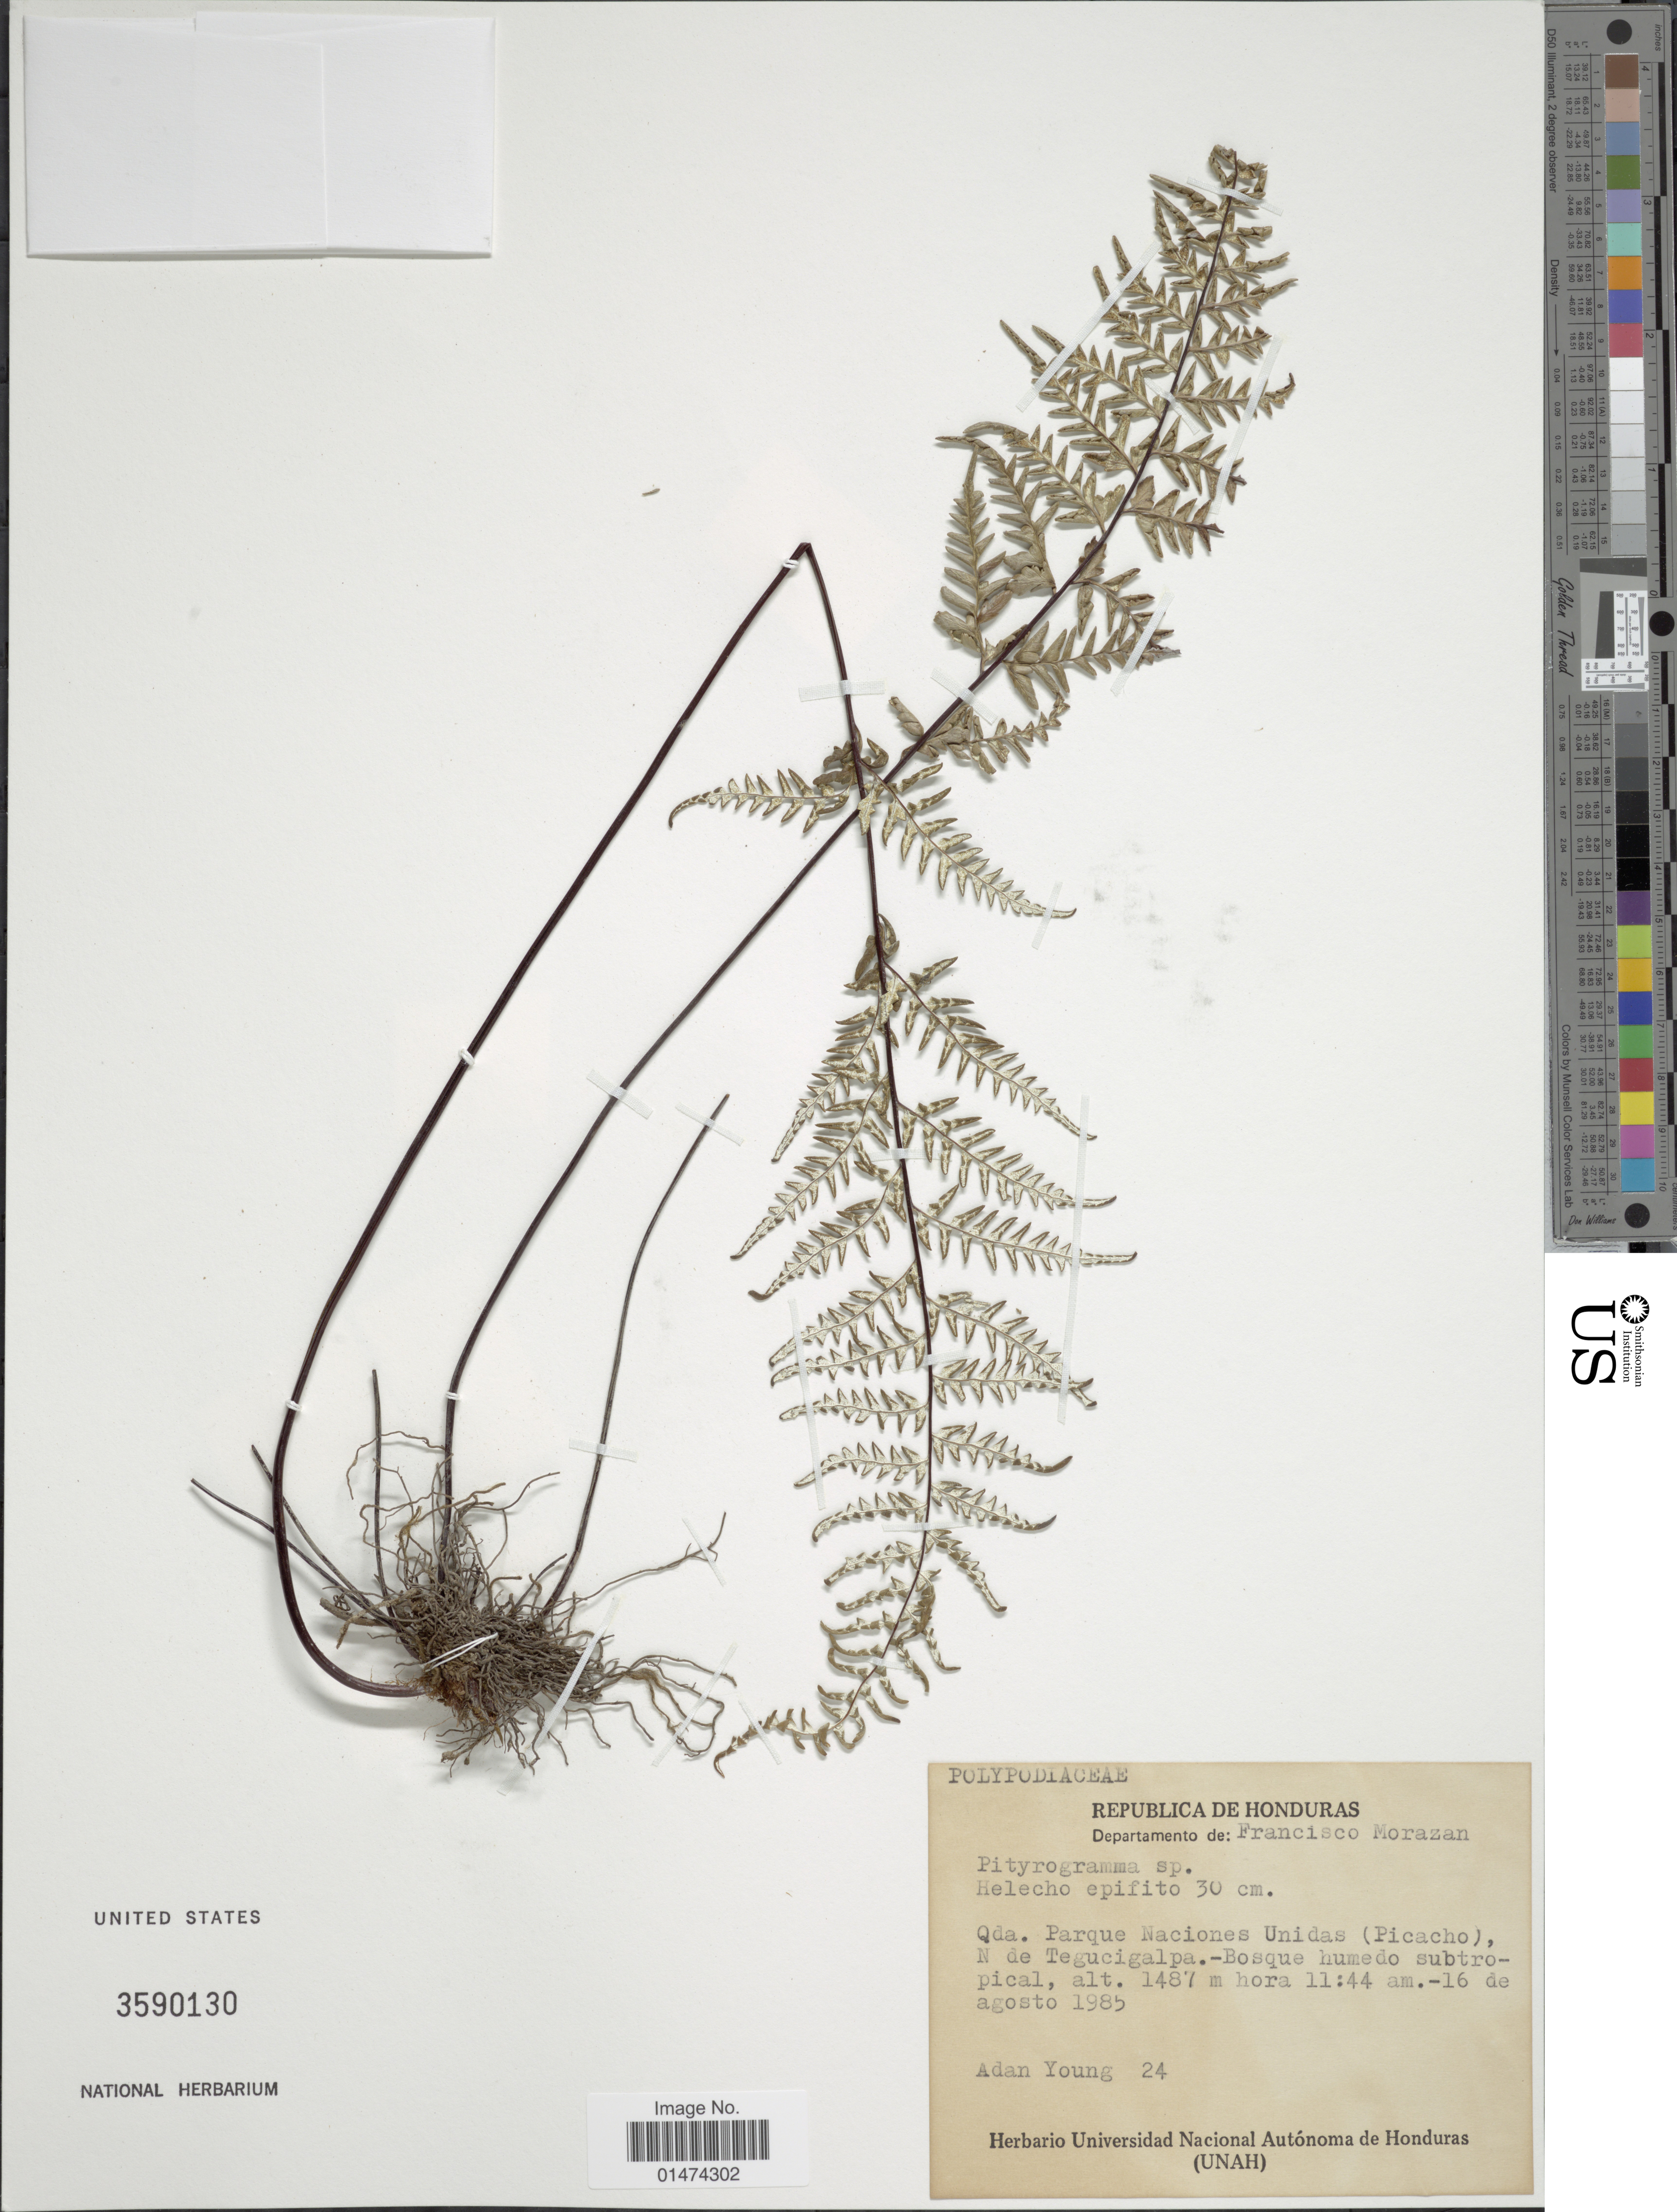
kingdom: Plantae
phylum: Tracheophyta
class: Polypodiopsida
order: Polypodiales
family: Pteridaceae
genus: Pityrogramma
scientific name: Pityrogramma sp.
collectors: A. Young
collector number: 24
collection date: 1985-08-16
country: Honduras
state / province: Fco. Morazán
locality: Qda. Parque Naciones Unidas (Picacho), N de Tqgucigalpa. Bosque humedo subtropical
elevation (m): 1487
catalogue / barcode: US 3590130